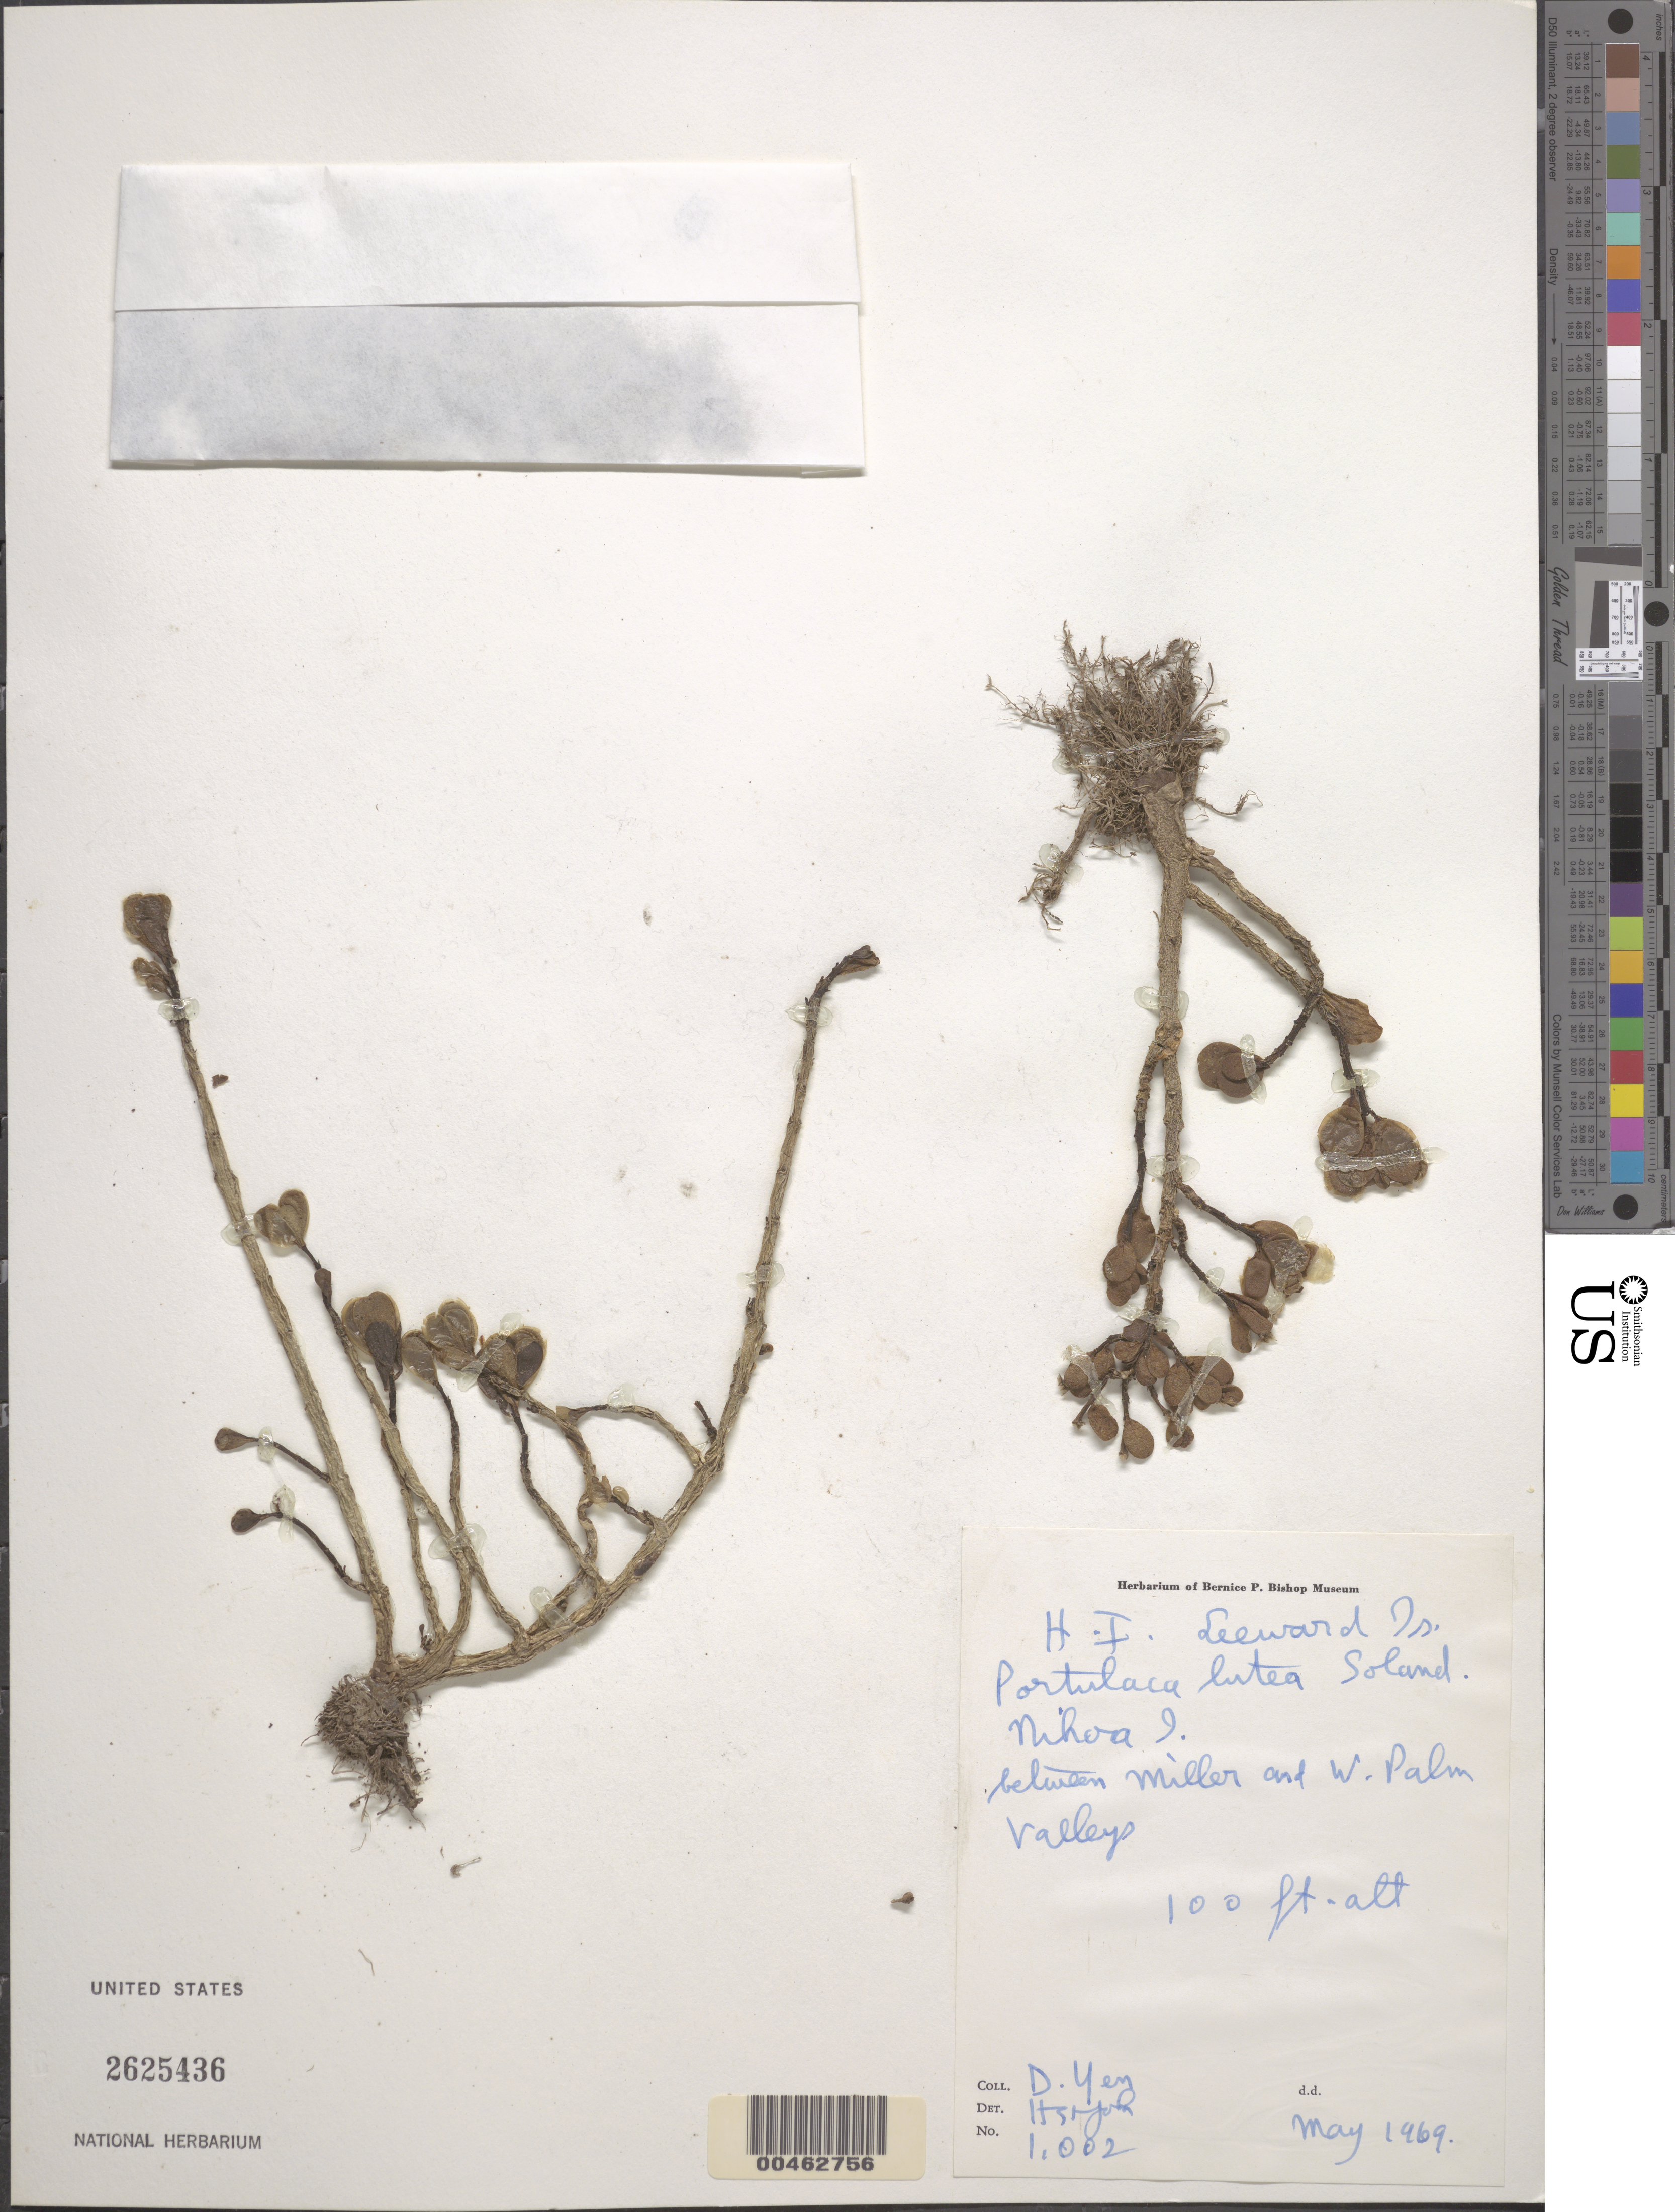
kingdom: Plantae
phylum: Tracheophyta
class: Magnoliopsida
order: Caryophyllales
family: Portulacaceae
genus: Portulaca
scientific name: Portulaca lutea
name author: Sol.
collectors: D. Yen & H. St. John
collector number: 1002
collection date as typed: May 1969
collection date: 1969-05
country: United States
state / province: Hawaii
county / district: Honolulu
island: Nihoa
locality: Between Miller and W. Palm Valleys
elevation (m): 30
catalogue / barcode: US 2625436